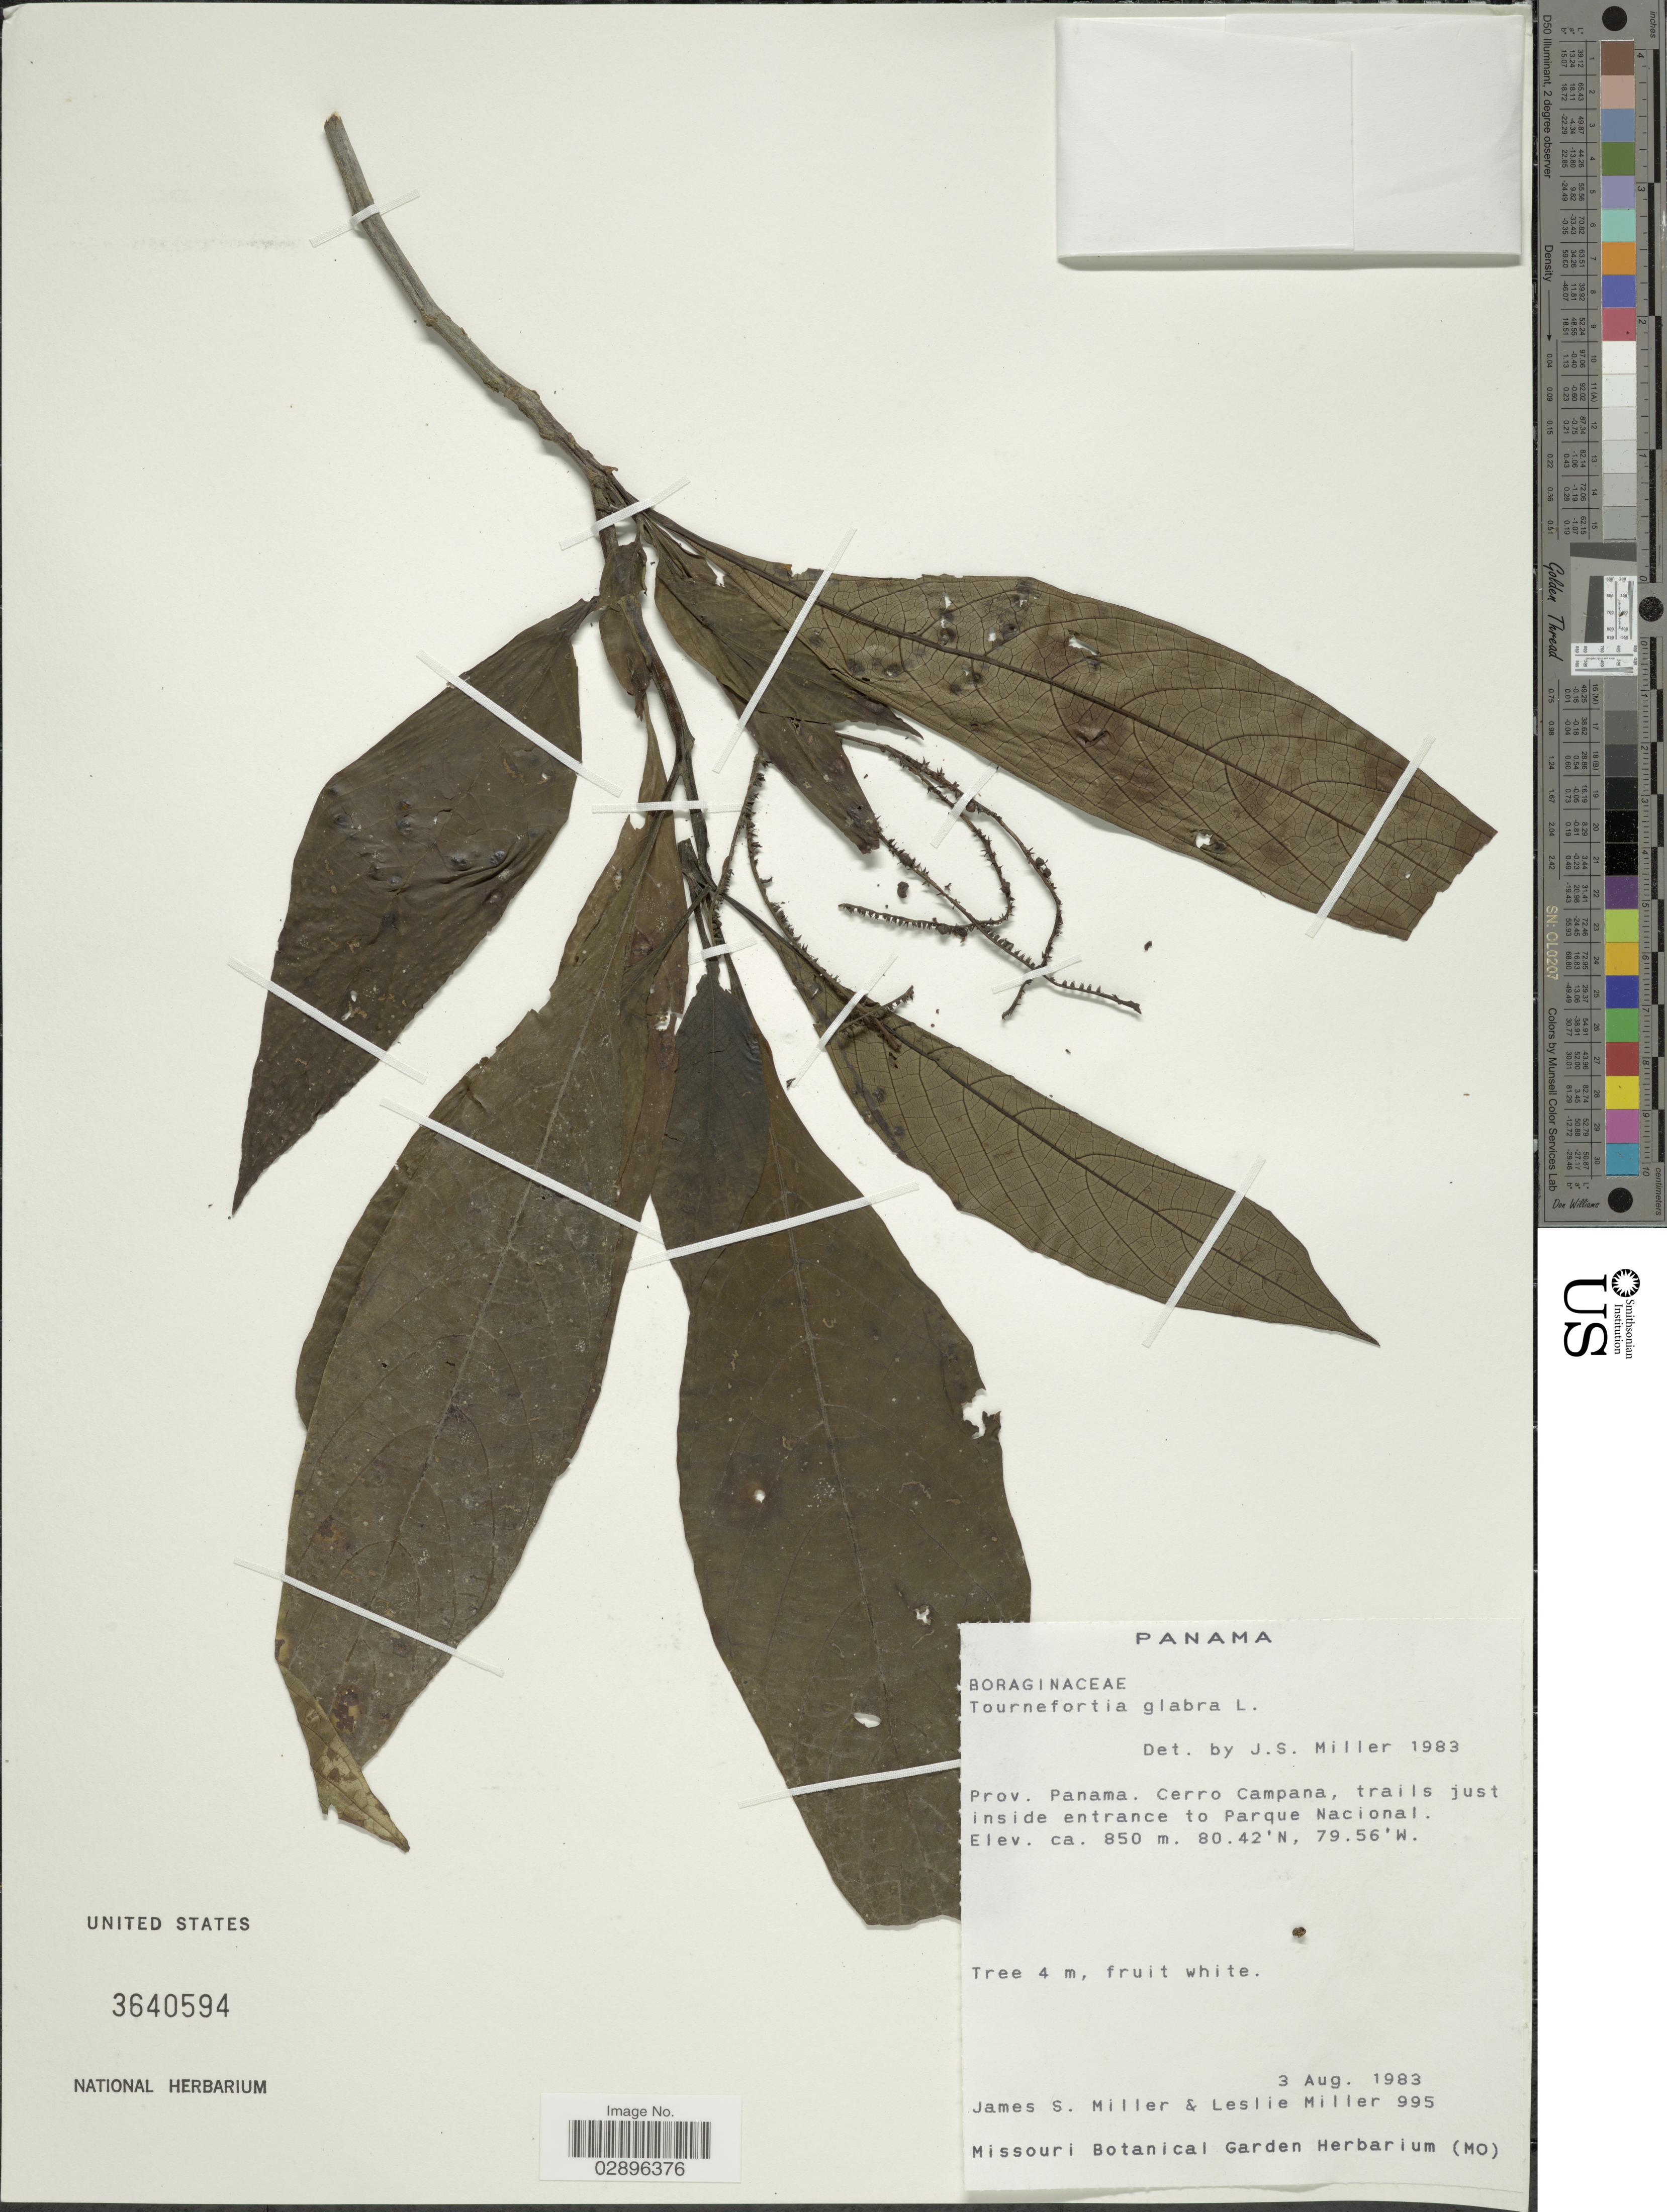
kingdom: Plantae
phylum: Tracheophyta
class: Magnoliopsida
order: Boraginales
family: Heliotropiaceae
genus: Tournefortia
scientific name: Tournefortia glabra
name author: L.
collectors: J. S. Miller & L. A. Miller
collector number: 995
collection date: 1983-08-03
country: Panama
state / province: Panamá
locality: Cerro Campana, trail just inside entrance to Parque Nacional.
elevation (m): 850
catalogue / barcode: US 3640594